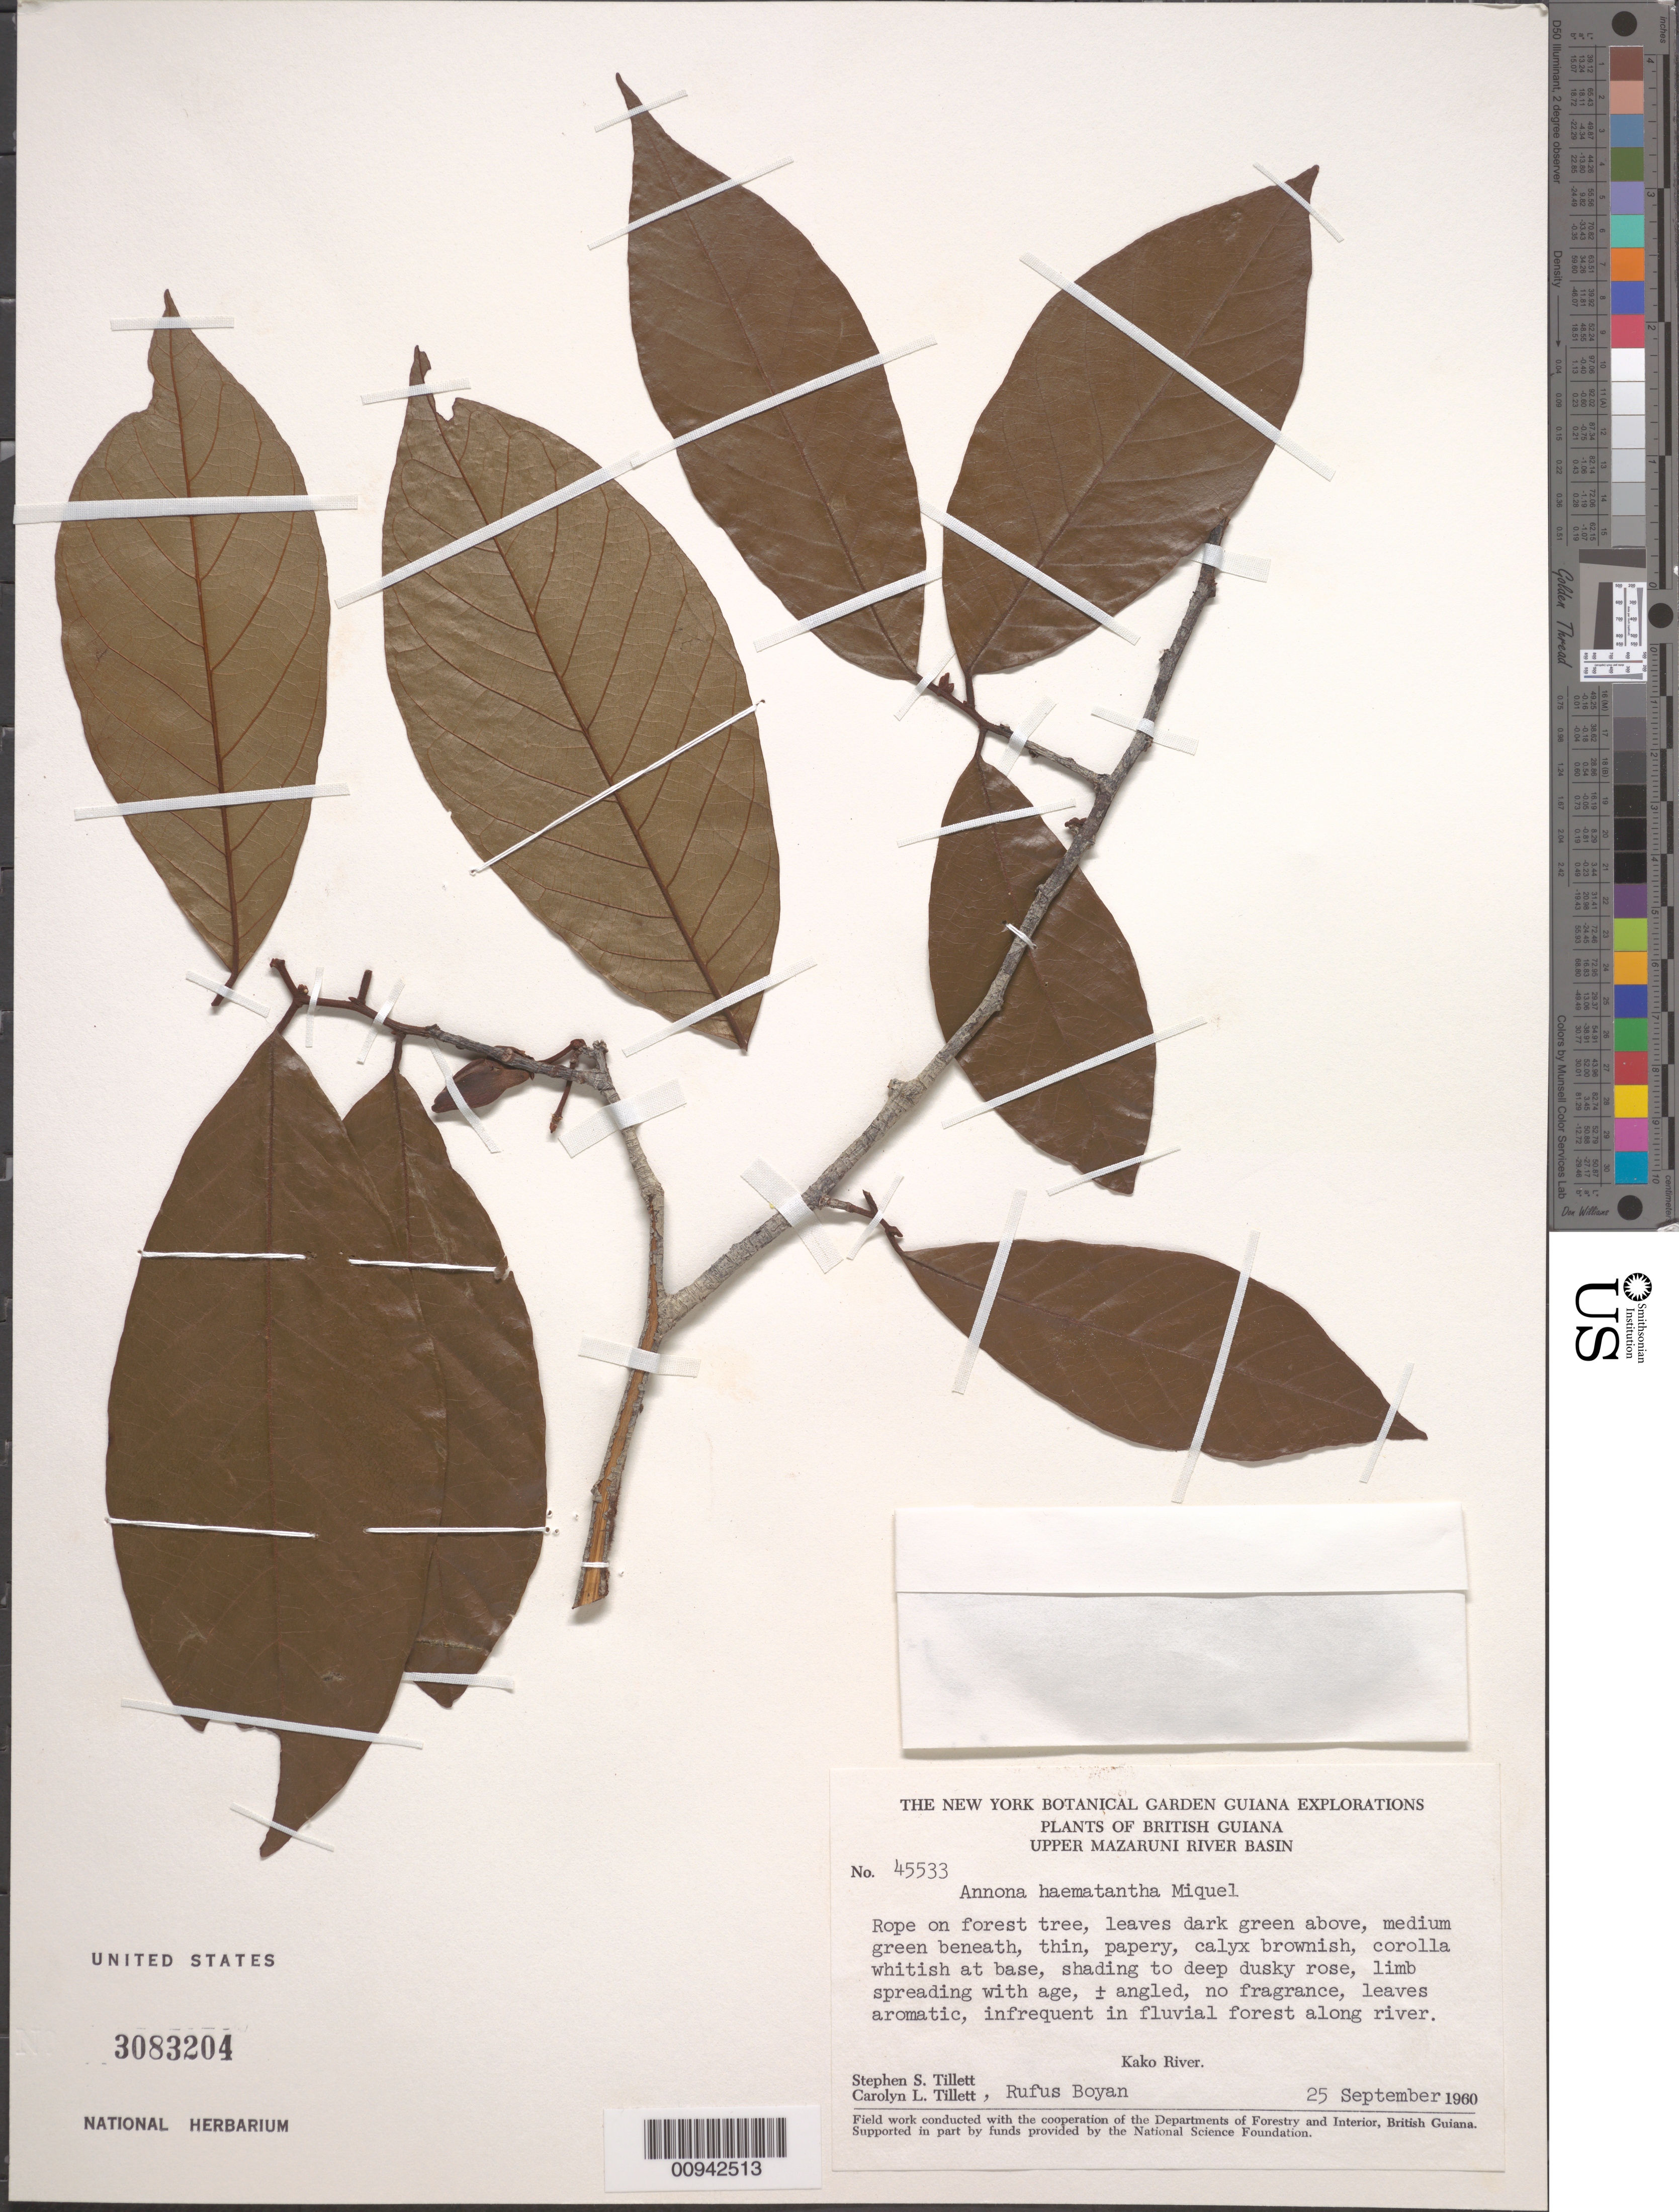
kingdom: Plantae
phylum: Tracheophyta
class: Magnoliopsida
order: Magnoliales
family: Annonaceae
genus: Annona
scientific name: Annona haematantha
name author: Miq.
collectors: S. S. Tillett, C. L. Tillett & R. Boyan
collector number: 45533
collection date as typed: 25-Sep-60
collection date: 1960-09-25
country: Guyana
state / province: Cuyuni-Mazaruni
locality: Camp #3, 1/2 mile below 'falls' of Kako R., S bank, about 10 hours from mouth, Upper Mazaruni R basin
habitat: Fluvial forest along river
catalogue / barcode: US 3083204